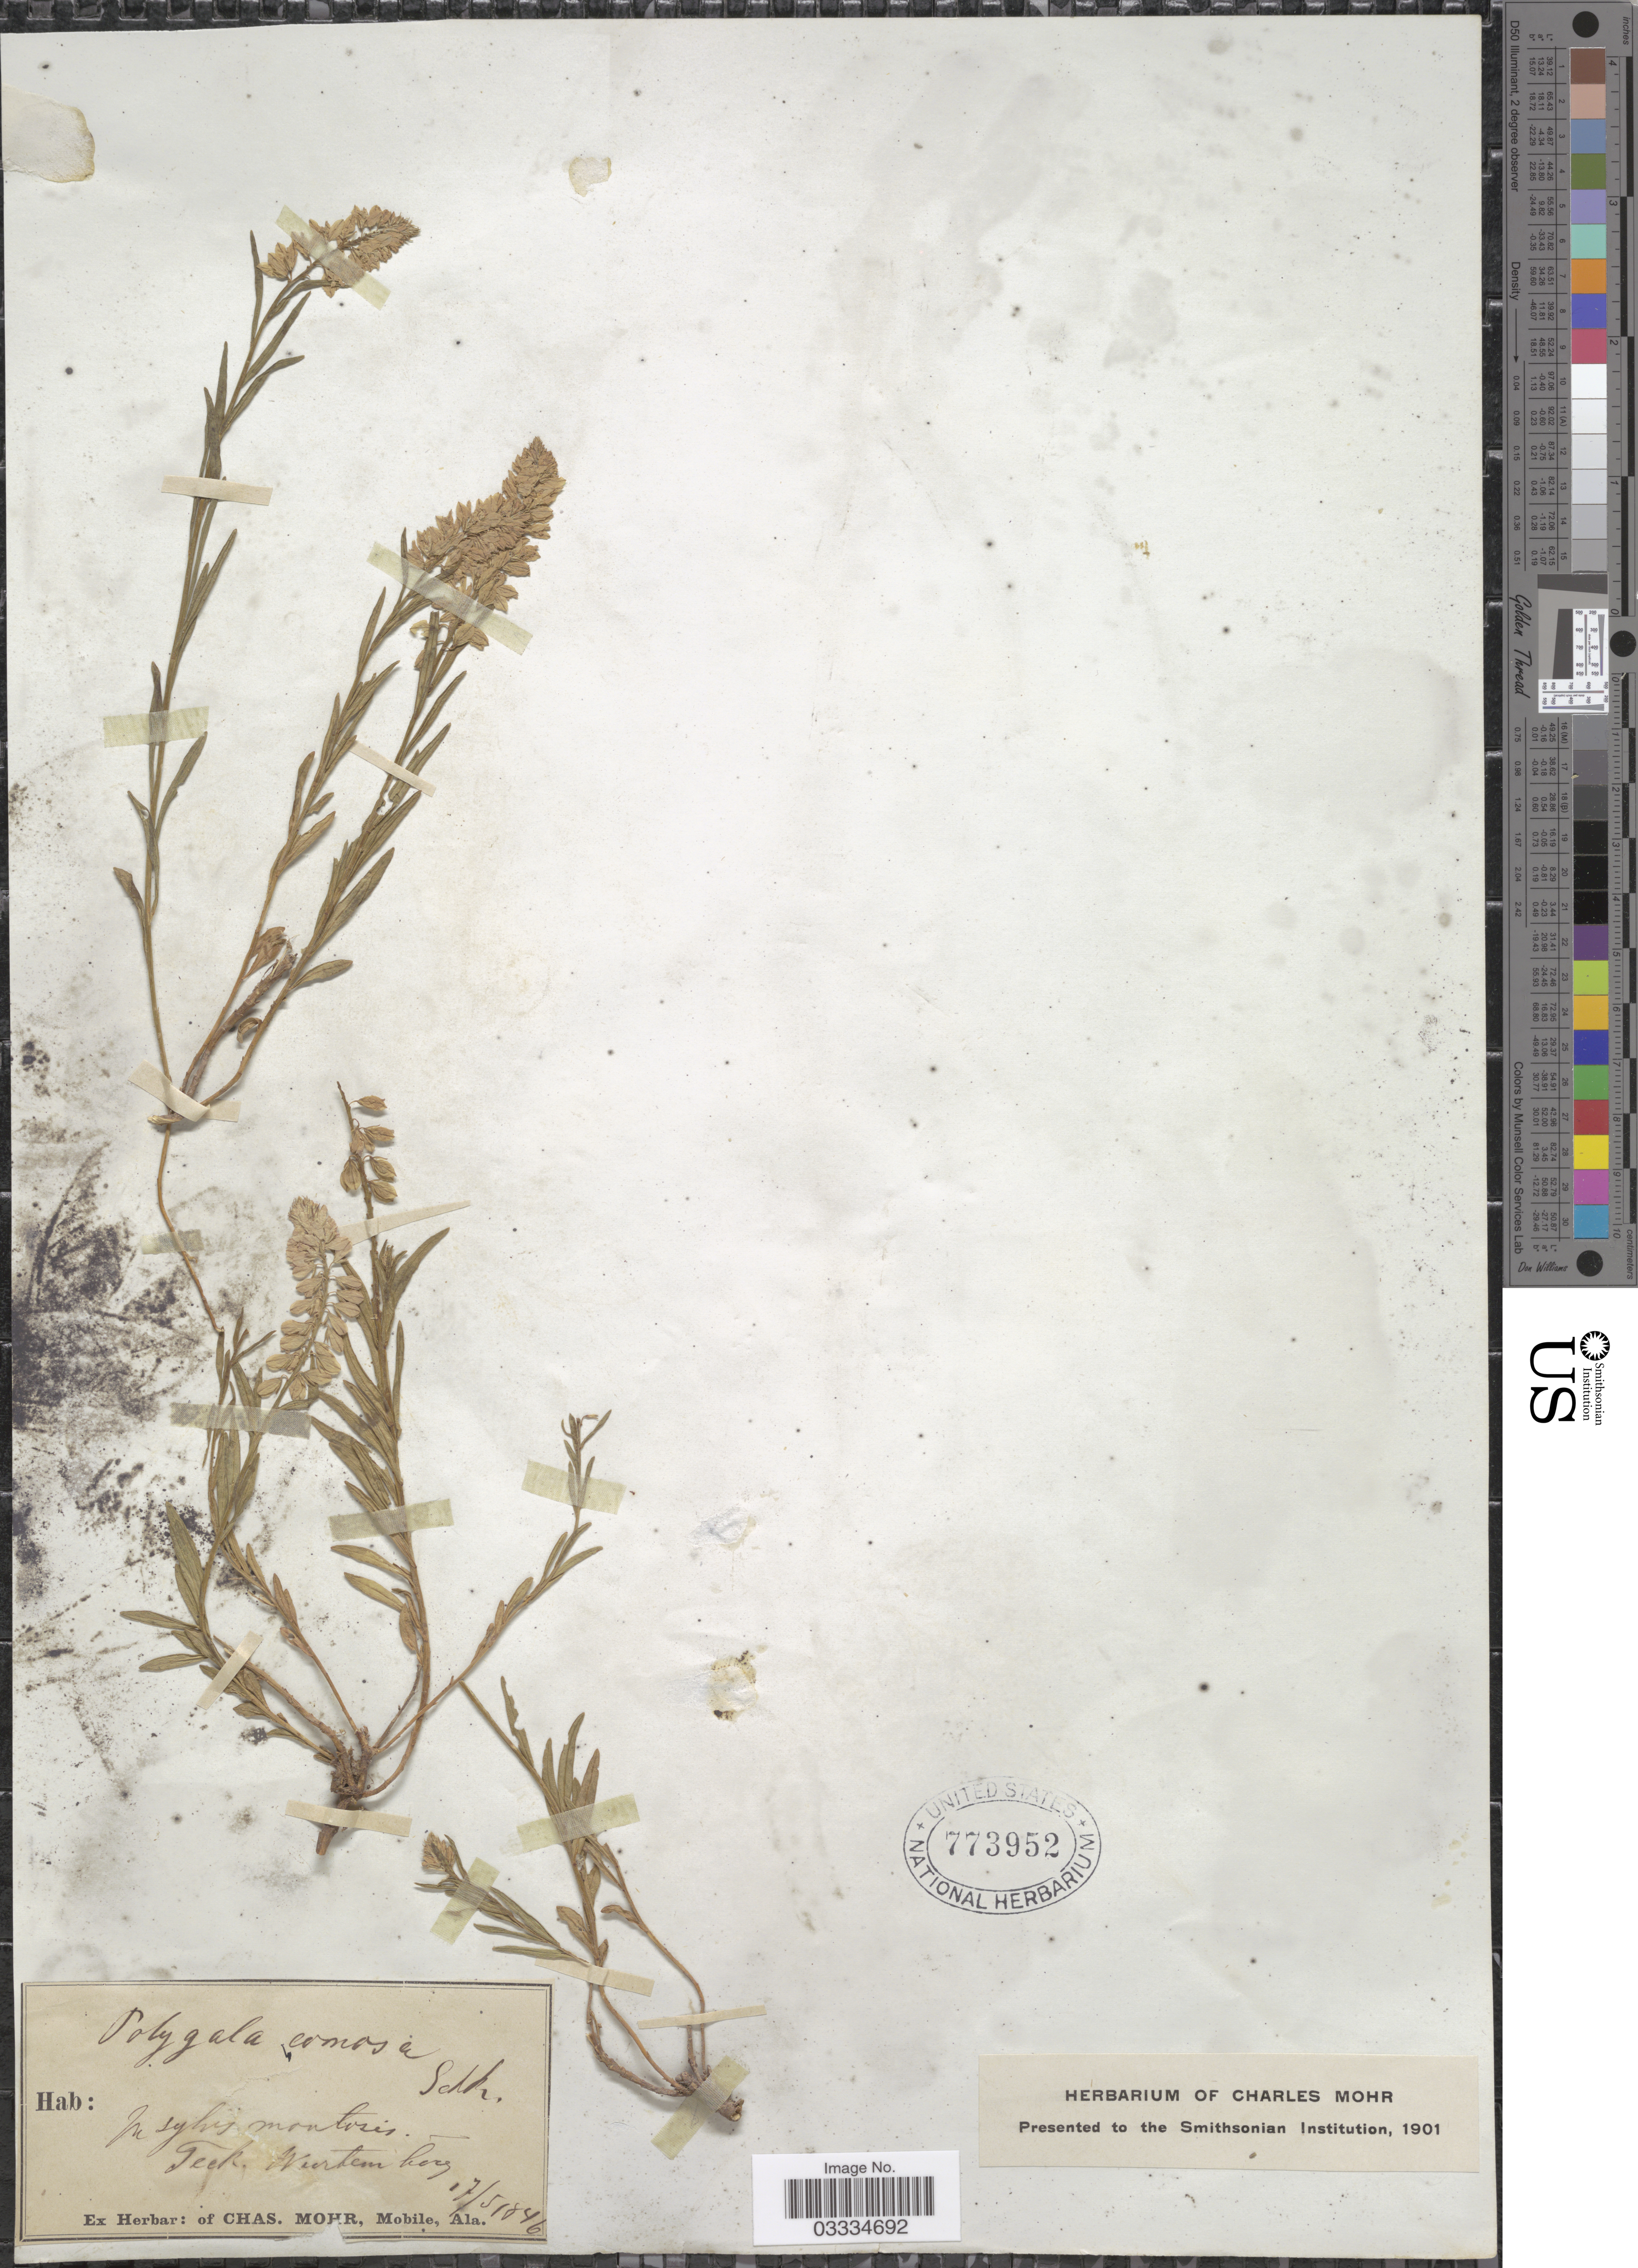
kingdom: Plantae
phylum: Tracheophyta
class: Magnoliopsida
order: Fabales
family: Polygalaceae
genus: Polygala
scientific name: Polygala comosa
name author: Schkuhr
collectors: ex herb. Charles Mohr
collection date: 1846-05-17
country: Germany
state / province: Baden-Württemberg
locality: In sylvis montosis. Teck. Wurtemberg.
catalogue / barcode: US 773952